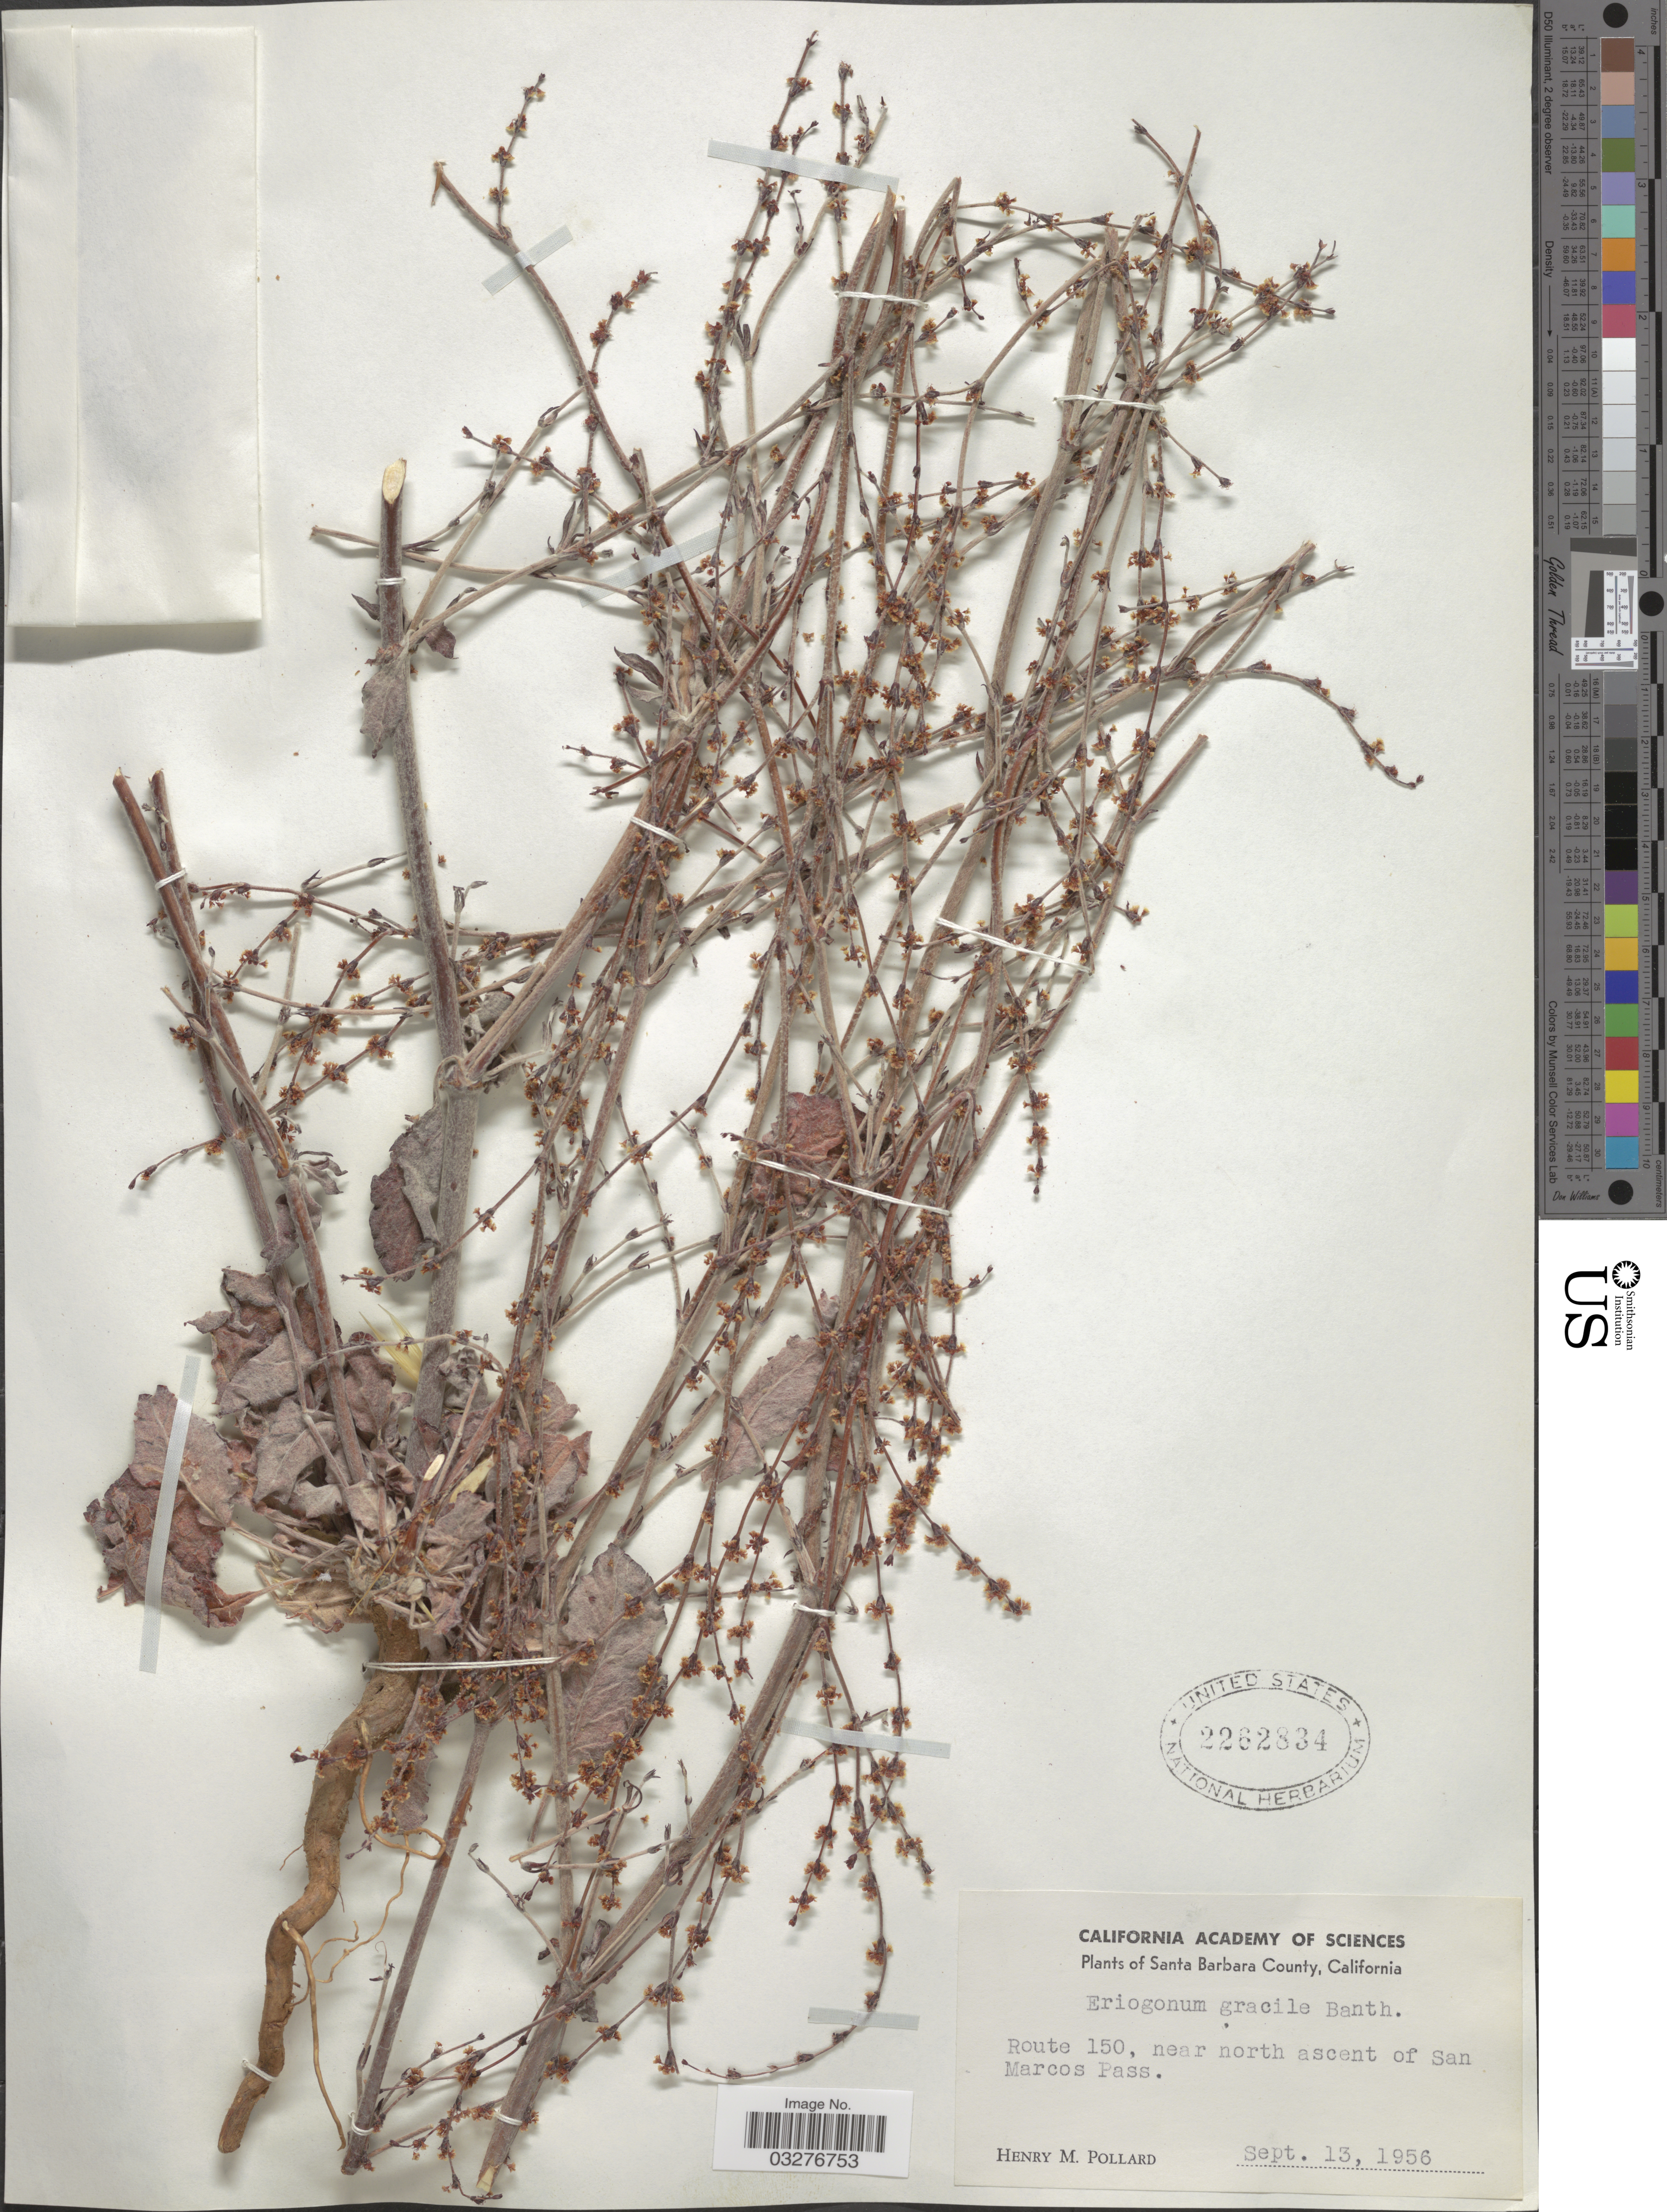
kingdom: Plantae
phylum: Tracheophyta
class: Magnoliopsida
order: Caryophyllales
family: Polygonaceae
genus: Eriogonum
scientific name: Eriogonum gracile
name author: Benth.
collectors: H. M. Pollard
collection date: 1956-09-13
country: United States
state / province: California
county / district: Santa Barbara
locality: Santa Barbara County. Route 150, near north ascent of San Marcos Pass.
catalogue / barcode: US 2262834